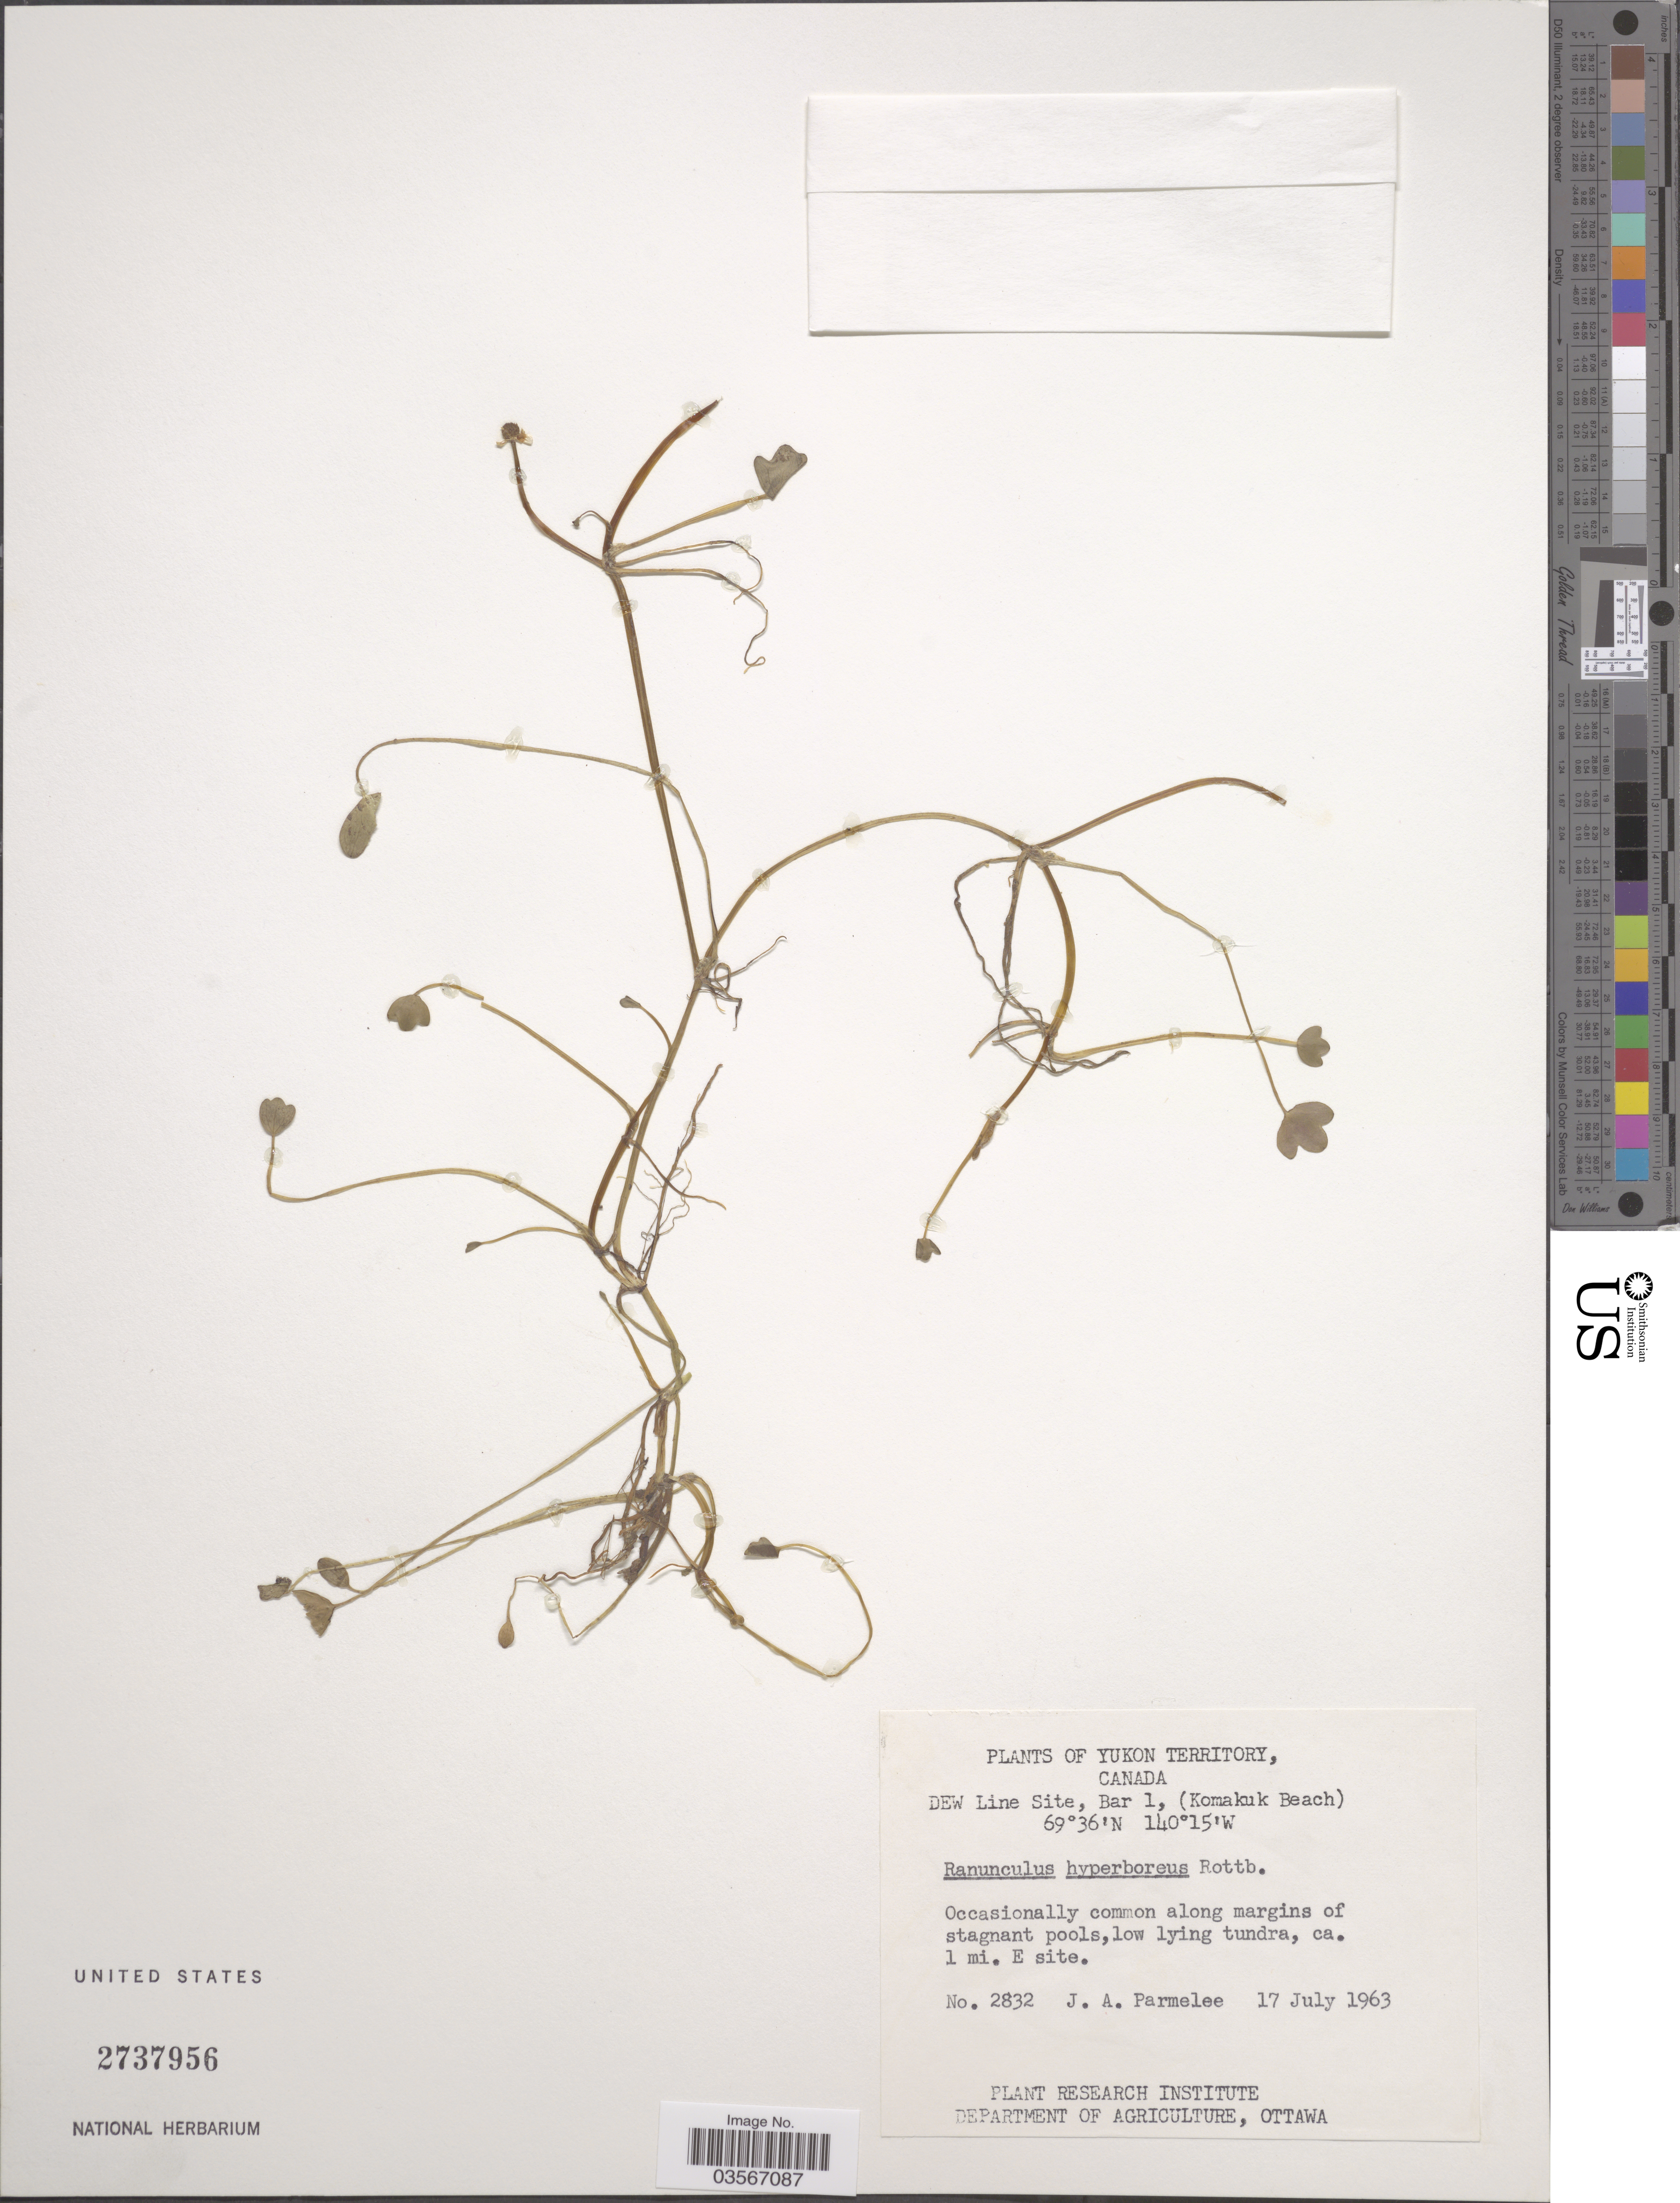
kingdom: Plantae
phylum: Tracheophyta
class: Magnoliopsida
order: Ranunculales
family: Ranunculaceae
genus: Ranunculus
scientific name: Ranunculus hyperboreus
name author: Rottb.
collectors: J. A. Parmelee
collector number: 2832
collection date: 1963-06-17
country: Canada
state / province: Yukon Territory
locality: Dew Line Site, Bar 1, (Komakuk Beach). Along margins of stagnant pools, low lying tundra, ca. 1 mi. E site.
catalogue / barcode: US 2737956